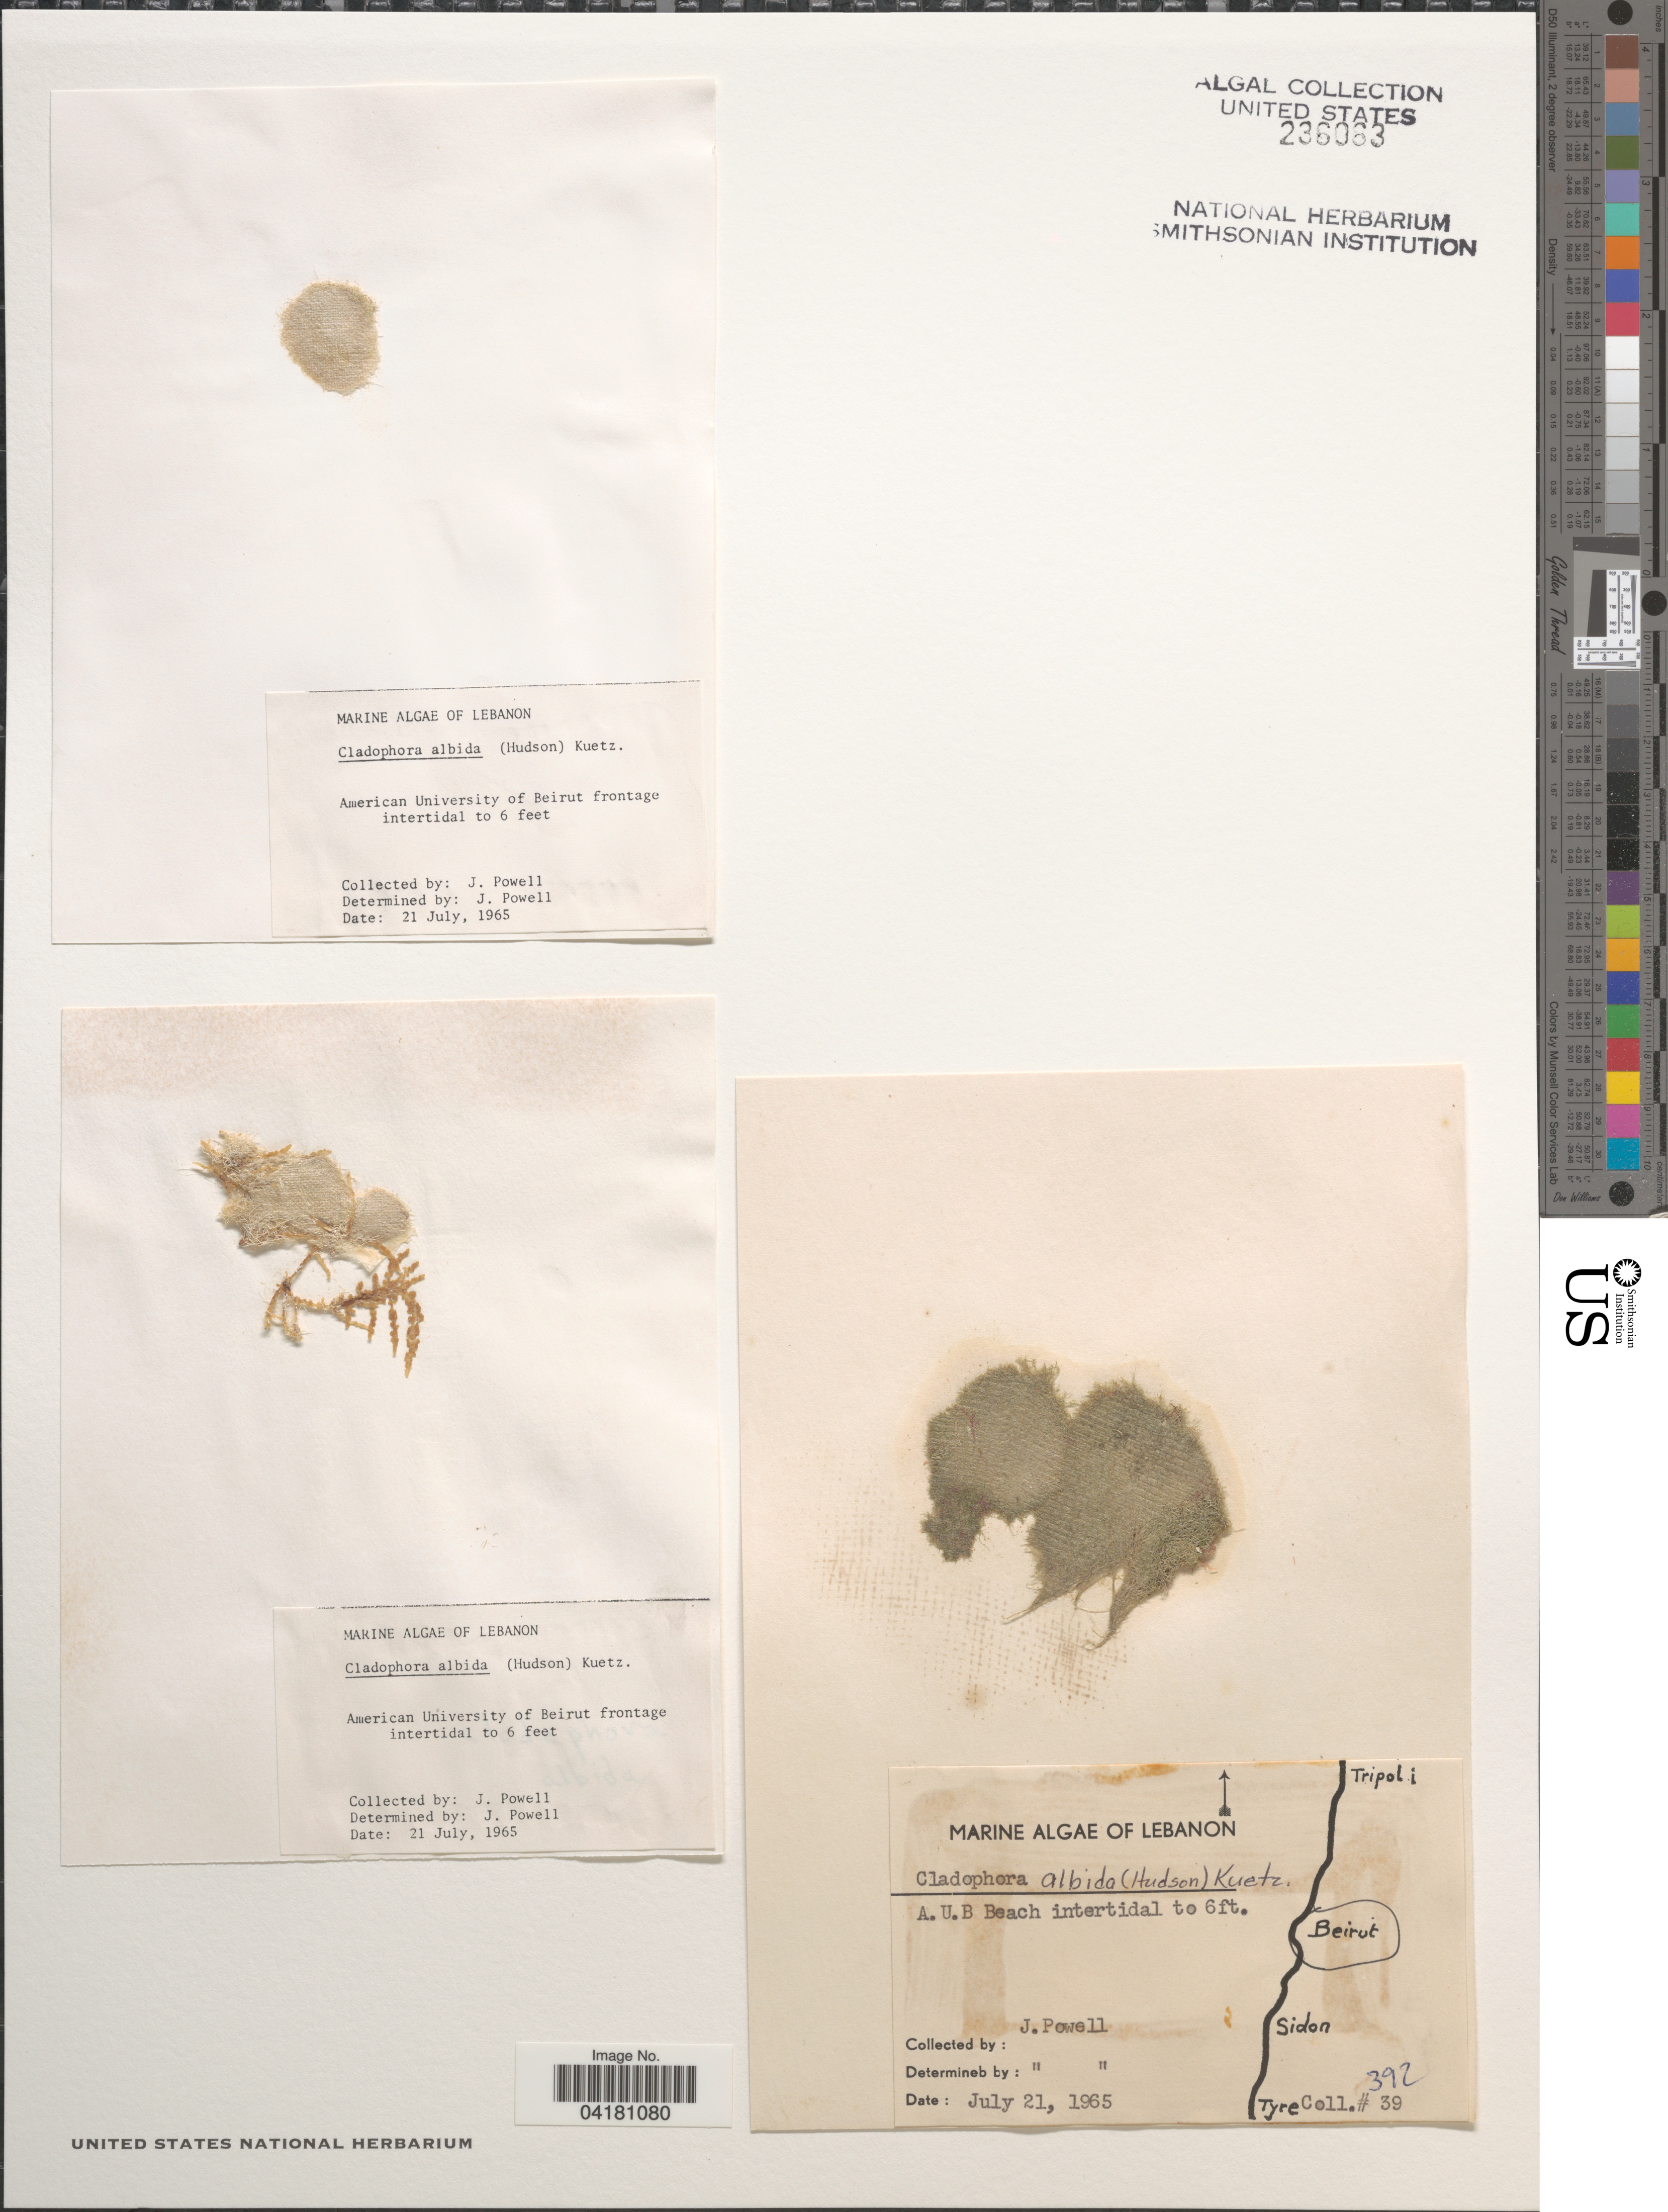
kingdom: Plantae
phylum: Chlorophyta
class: Ulvophyceae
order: Cladophorales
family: Cladophoraceae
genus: Cladophora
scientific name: Cladophora albida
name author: (Nees) Kütz.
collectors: J. Powell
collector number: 39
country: Lebanon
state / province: Beyrouth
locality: A.U.B Beach intertidal to 6ft. Beirut.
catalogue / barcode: US 236063-2